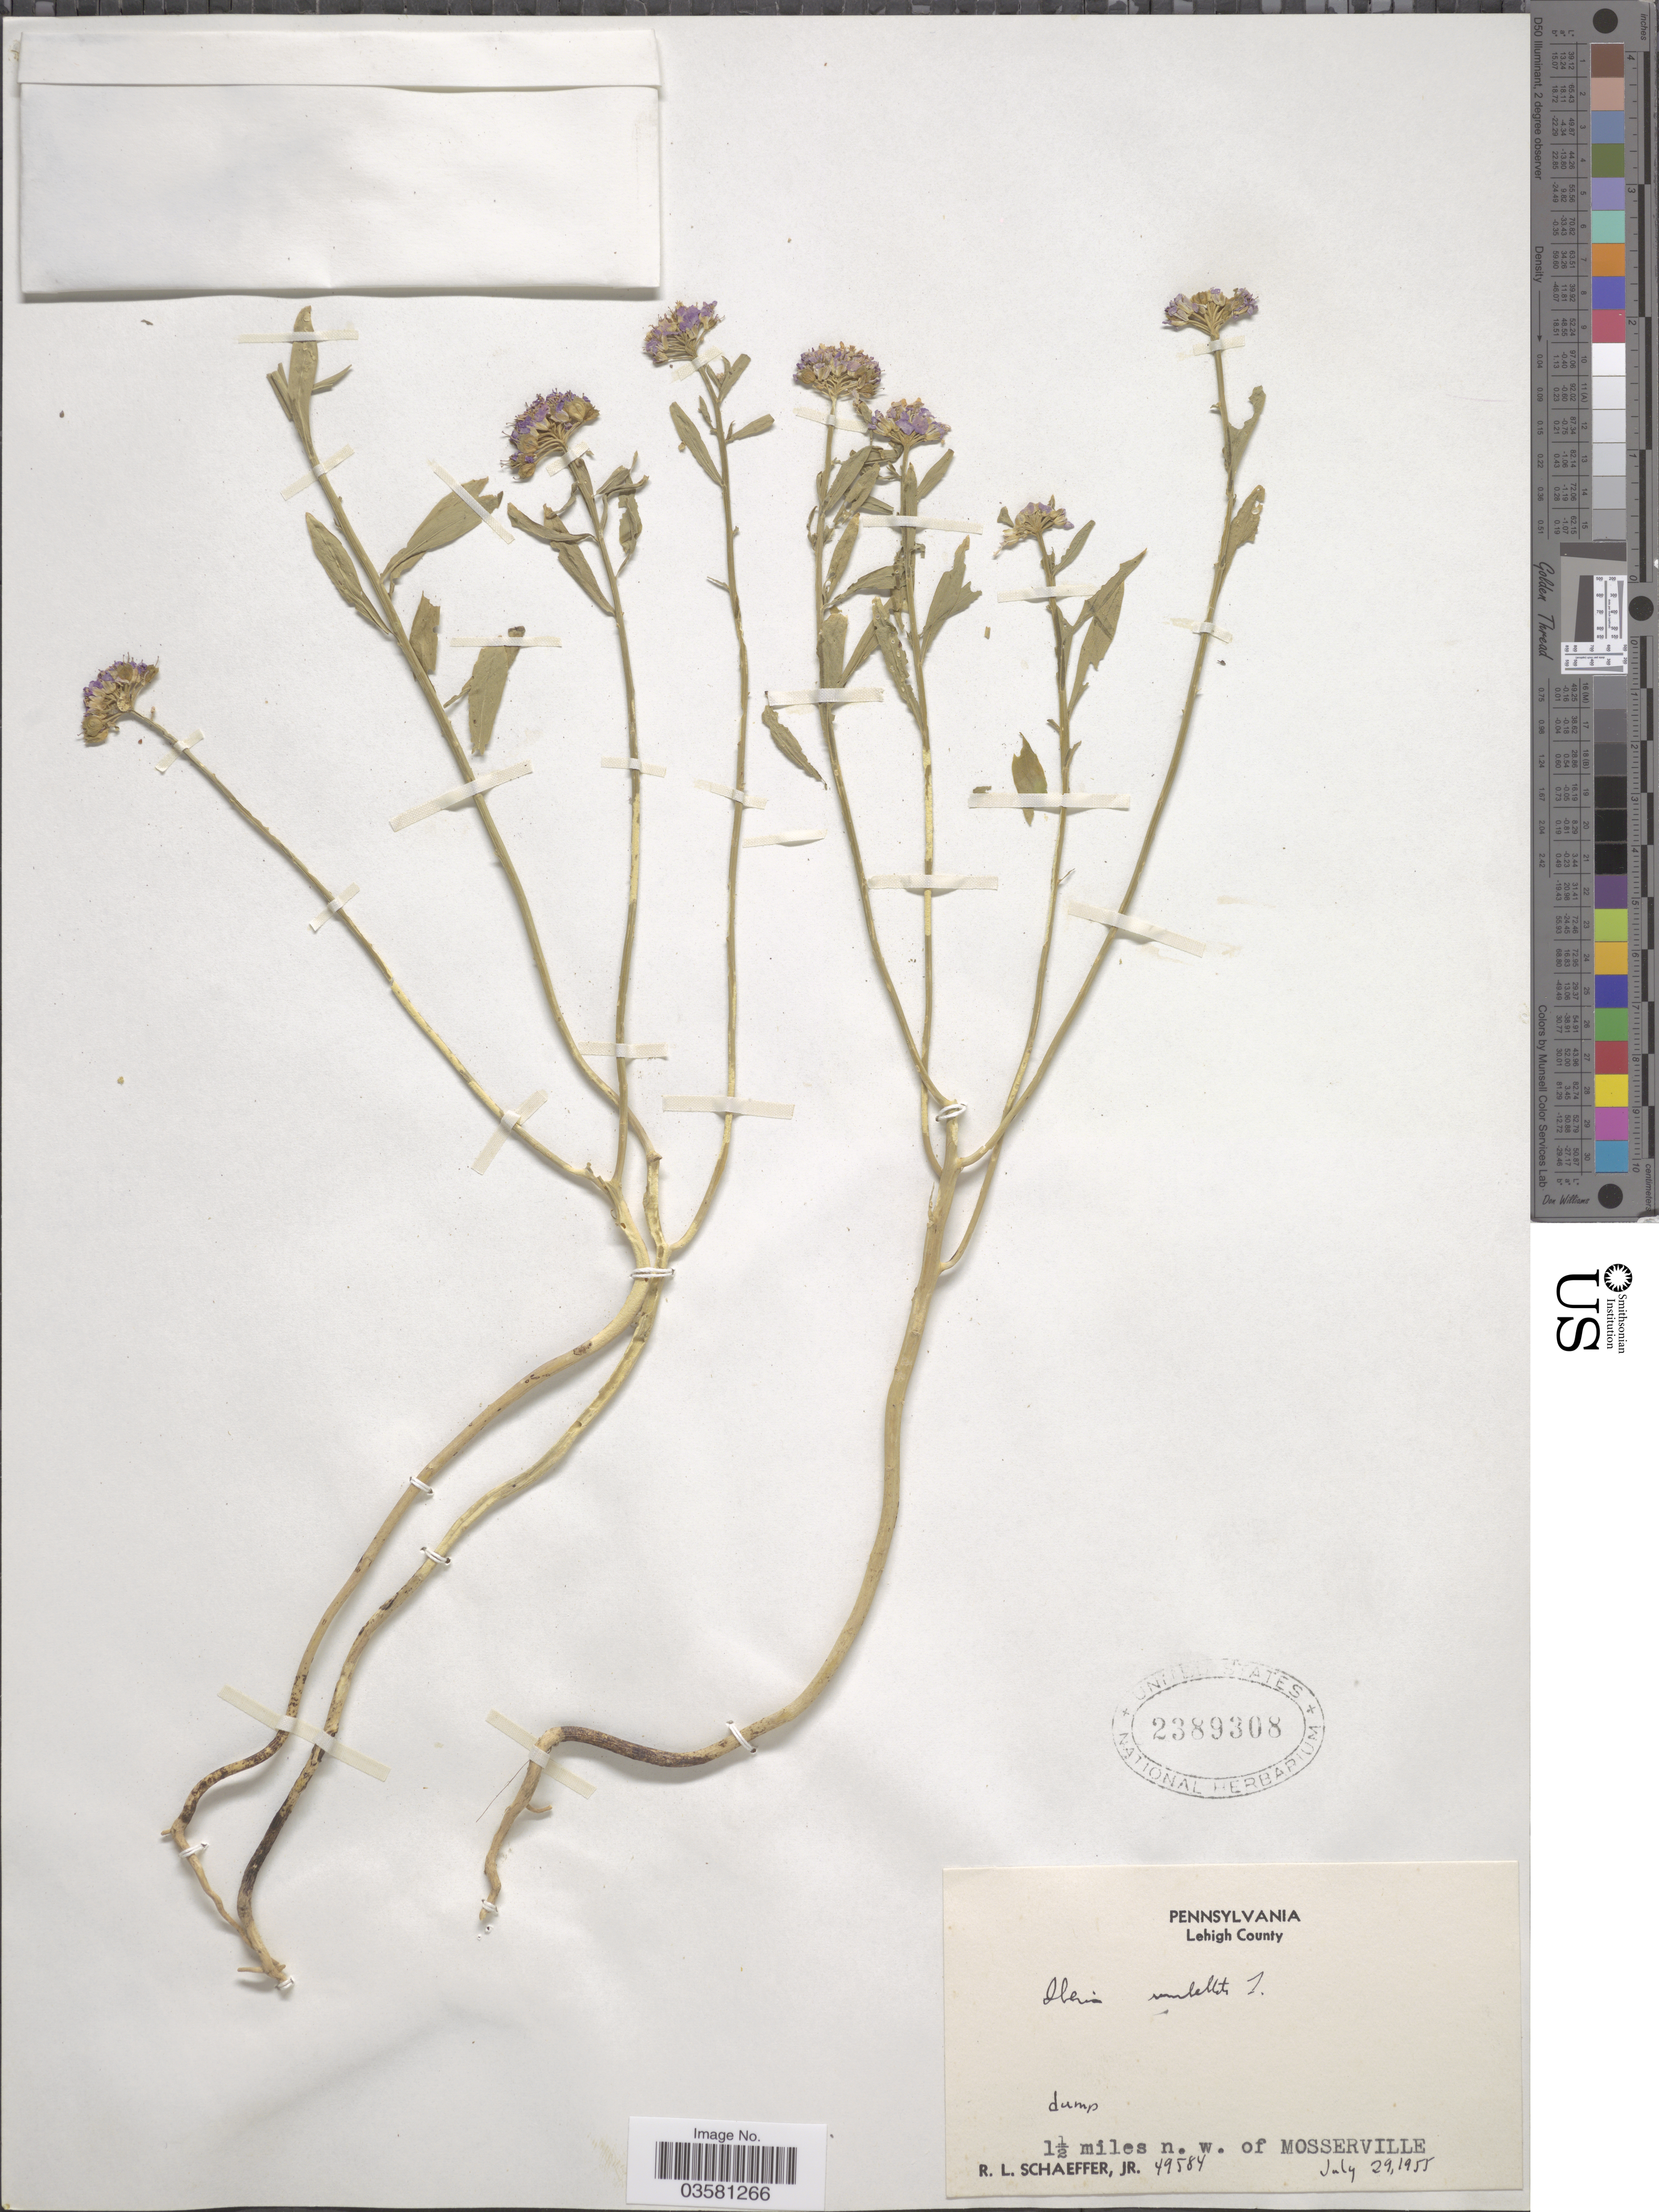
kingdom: Plantae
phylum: Tracheophyta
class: Magnoliopsida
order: Brassicales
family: Brassicaceae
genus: Iberis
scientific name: Iberis sp.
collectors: R. L. Schaeffer Jr.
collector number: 49584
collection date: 1955-07-29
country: United States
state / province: Pennsylvania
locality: Lehigh County. 1½ miles n. w. of Mosserville.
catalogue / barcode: US 2389308